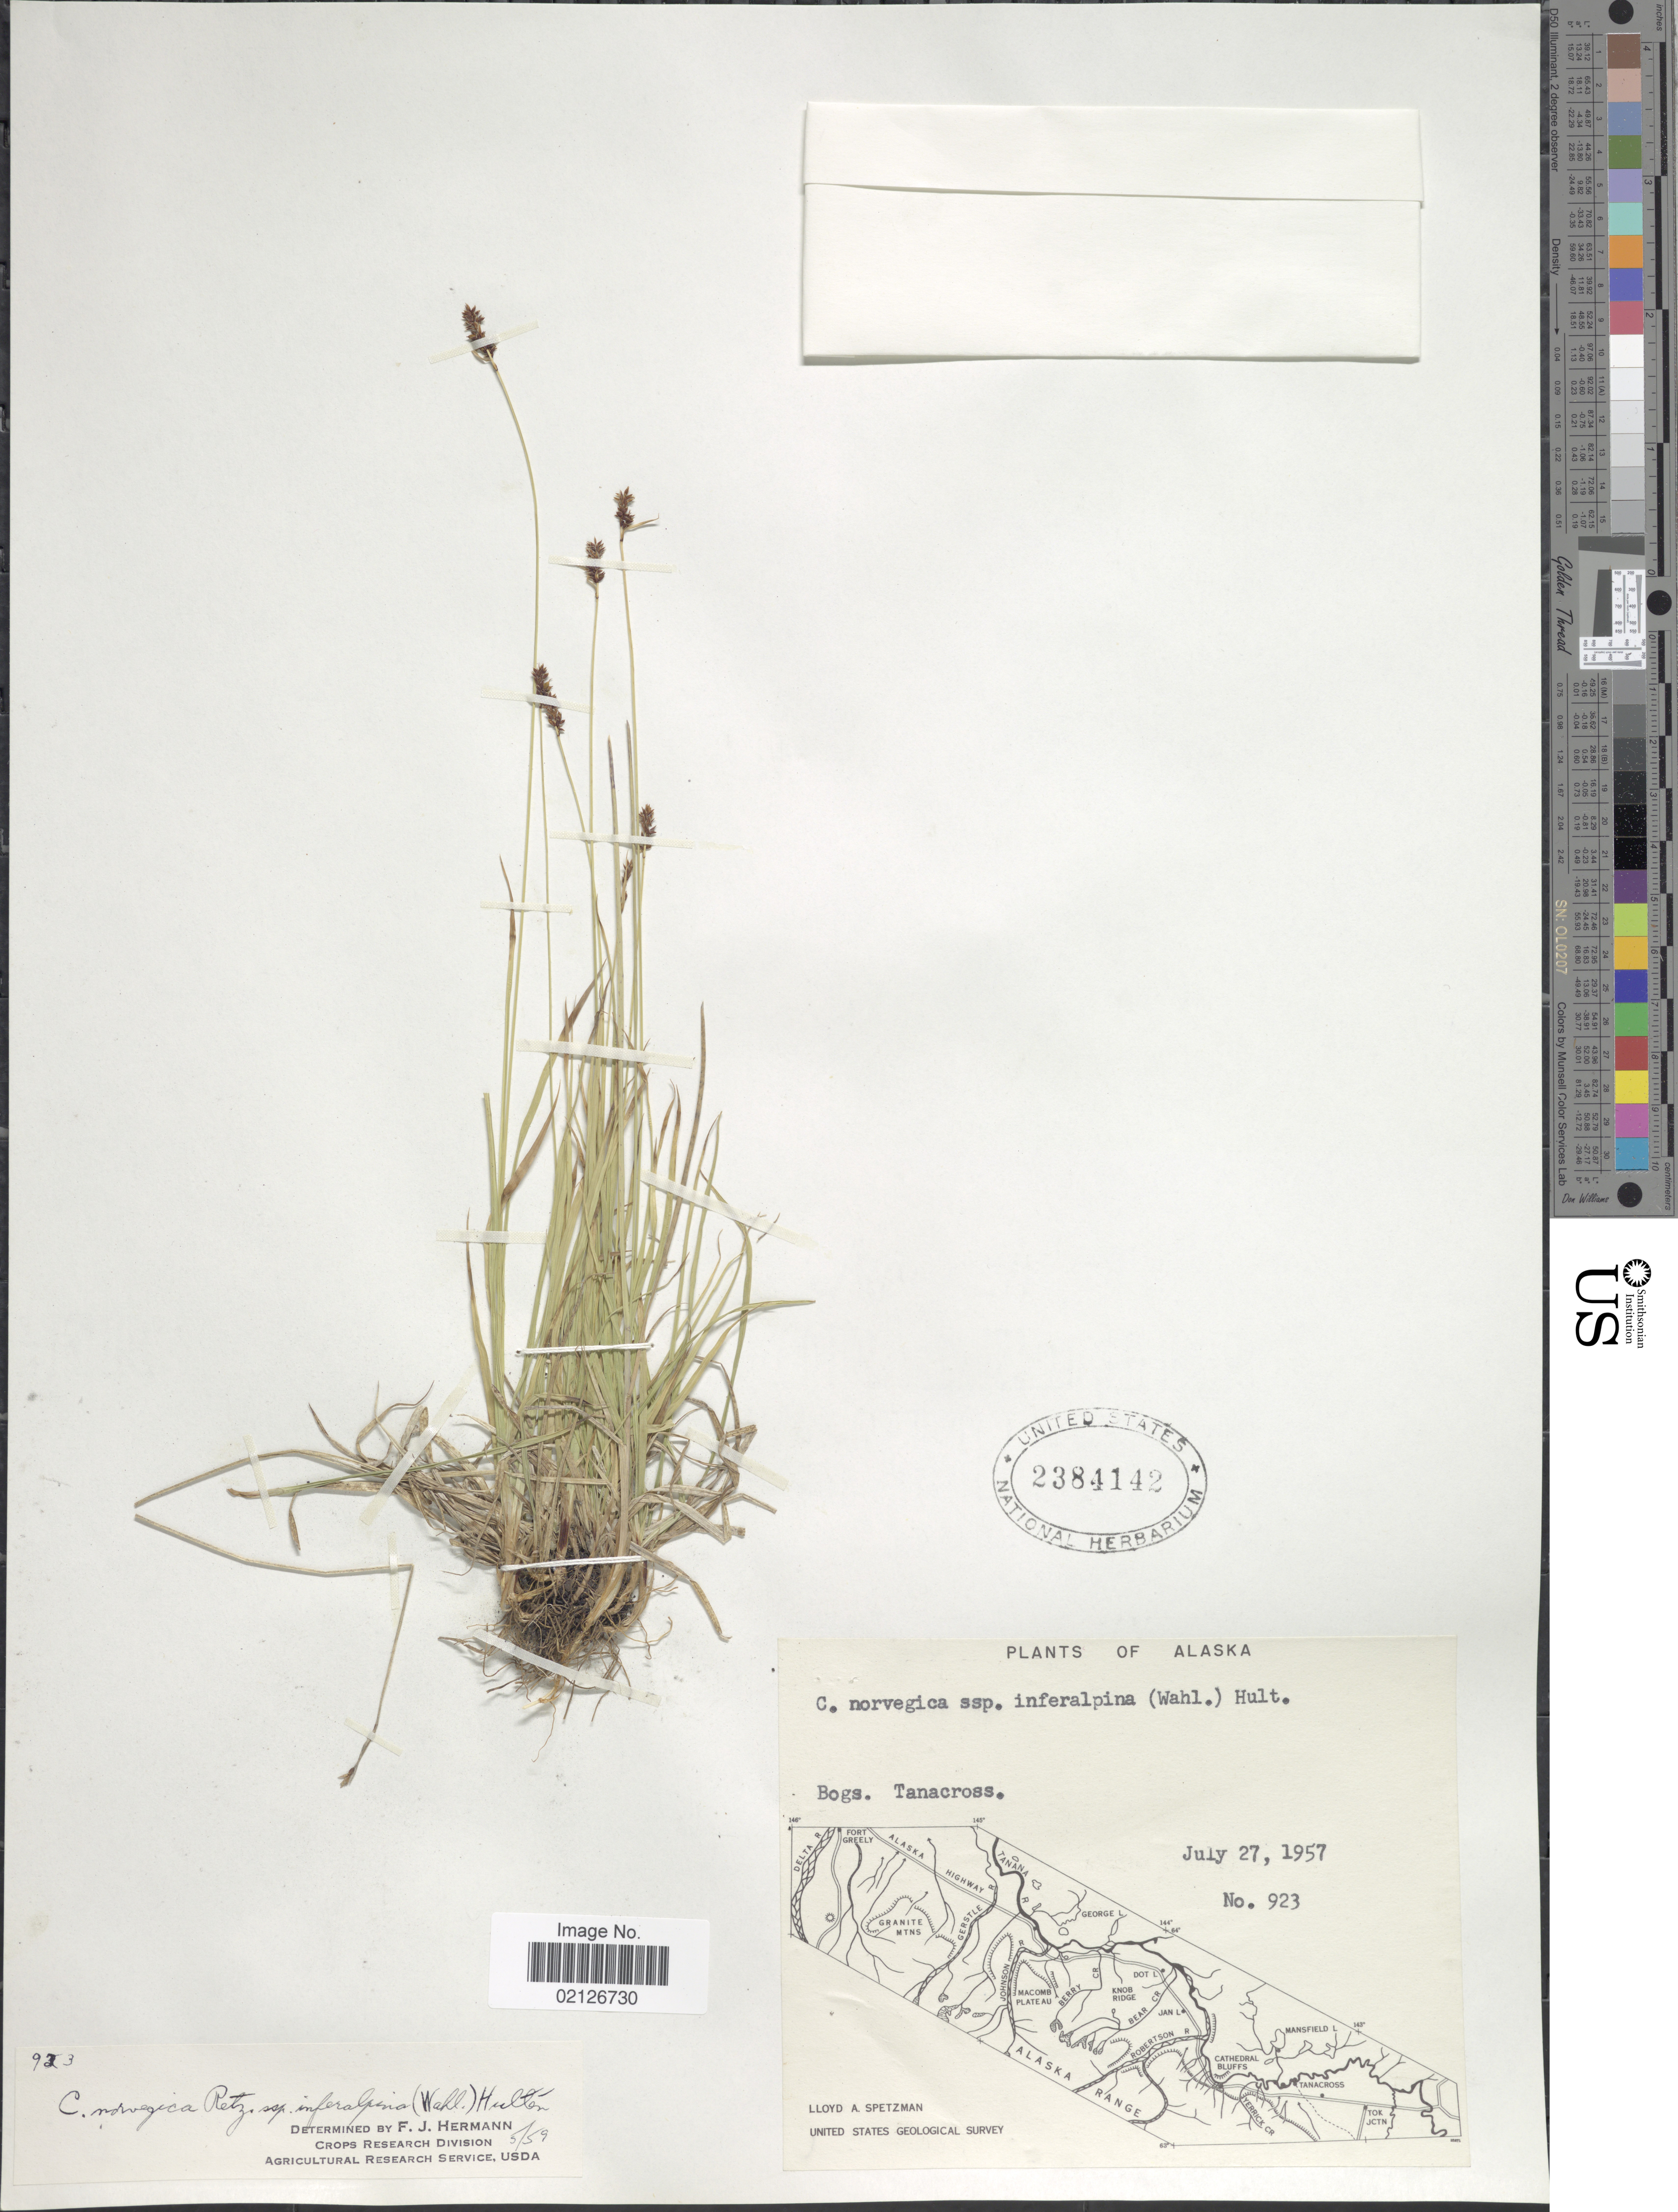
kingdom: Plantae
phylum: Tracheophyta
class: Liliopsida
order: Poales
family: Cyperaceae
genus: Carex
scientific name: Carex norvegica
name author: Retz.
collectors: L. Spetzman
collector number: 923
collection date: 1957-07-27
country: United States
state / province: Alaska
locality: Bogs, Tanacross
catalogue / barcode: US 2384142